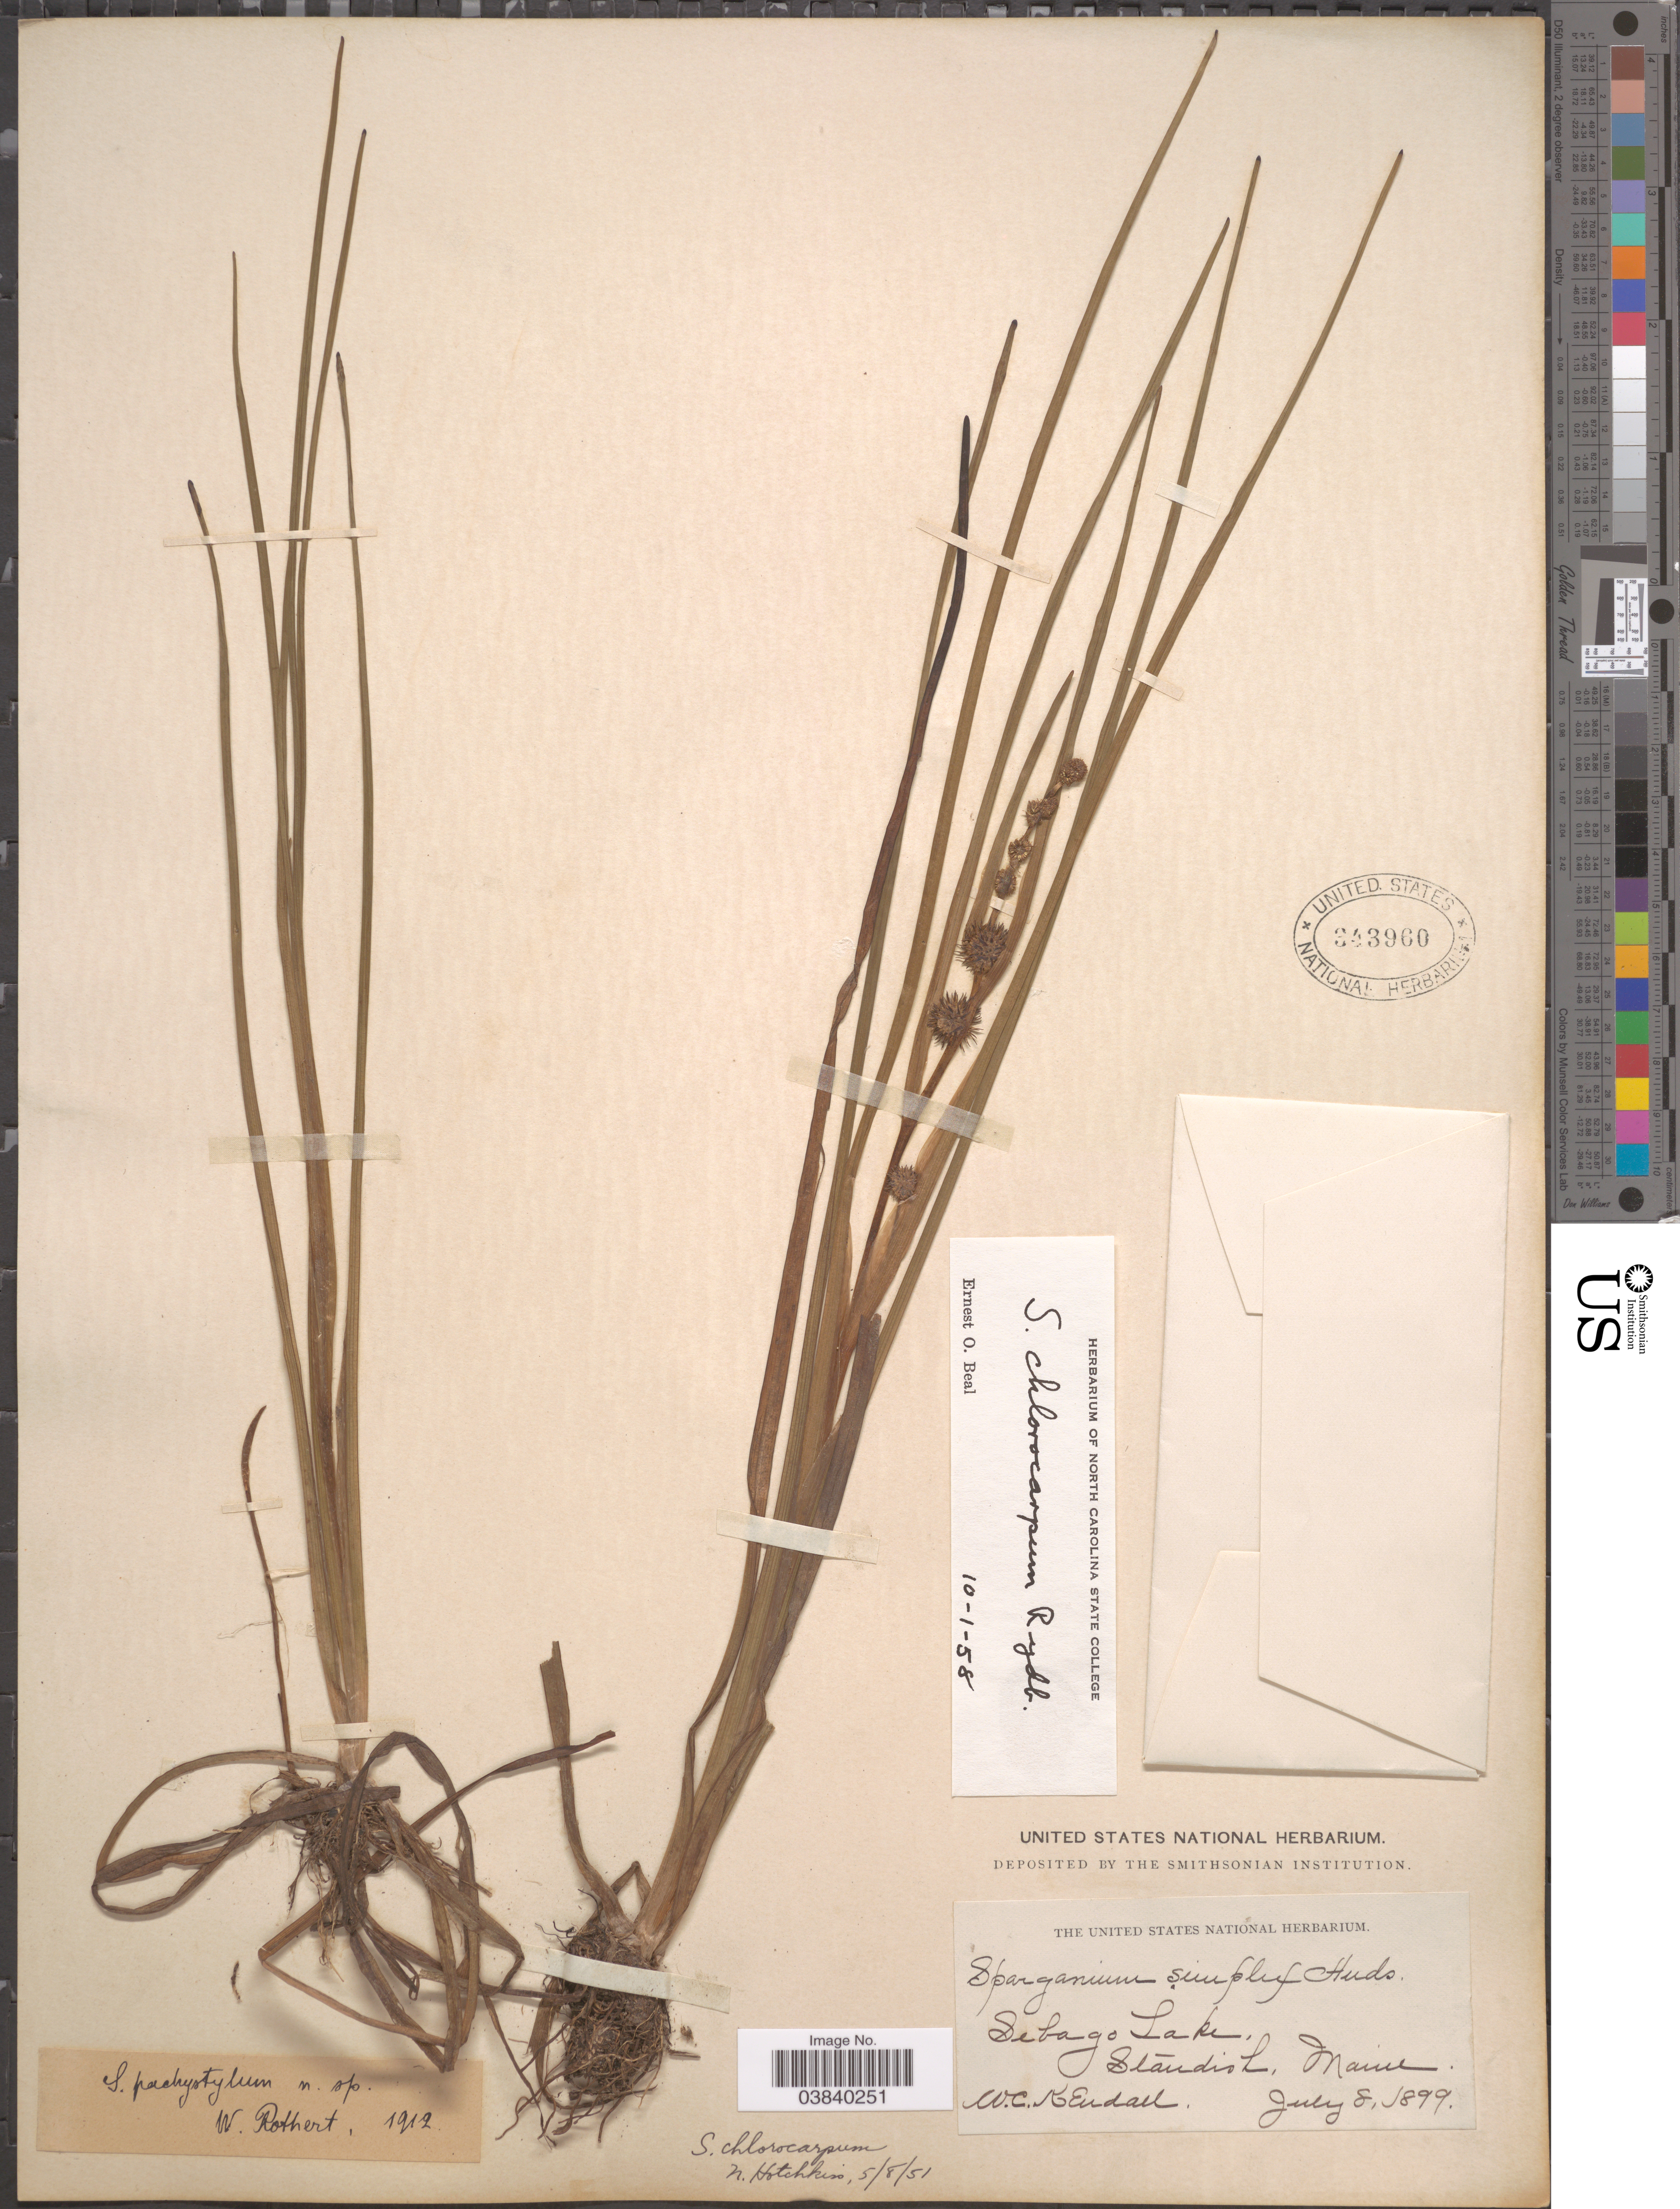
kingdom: Plantae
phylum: Tracheophyta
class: Liliopsida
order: Poales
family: Typhaceae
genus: Sparganium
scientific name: Sparganium chlorocarpum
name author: Rydb.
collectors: W. Kendall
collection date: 1899-07-08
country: United States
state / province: Maine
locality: Sebago Lake, Standish.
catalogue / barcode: US 343960